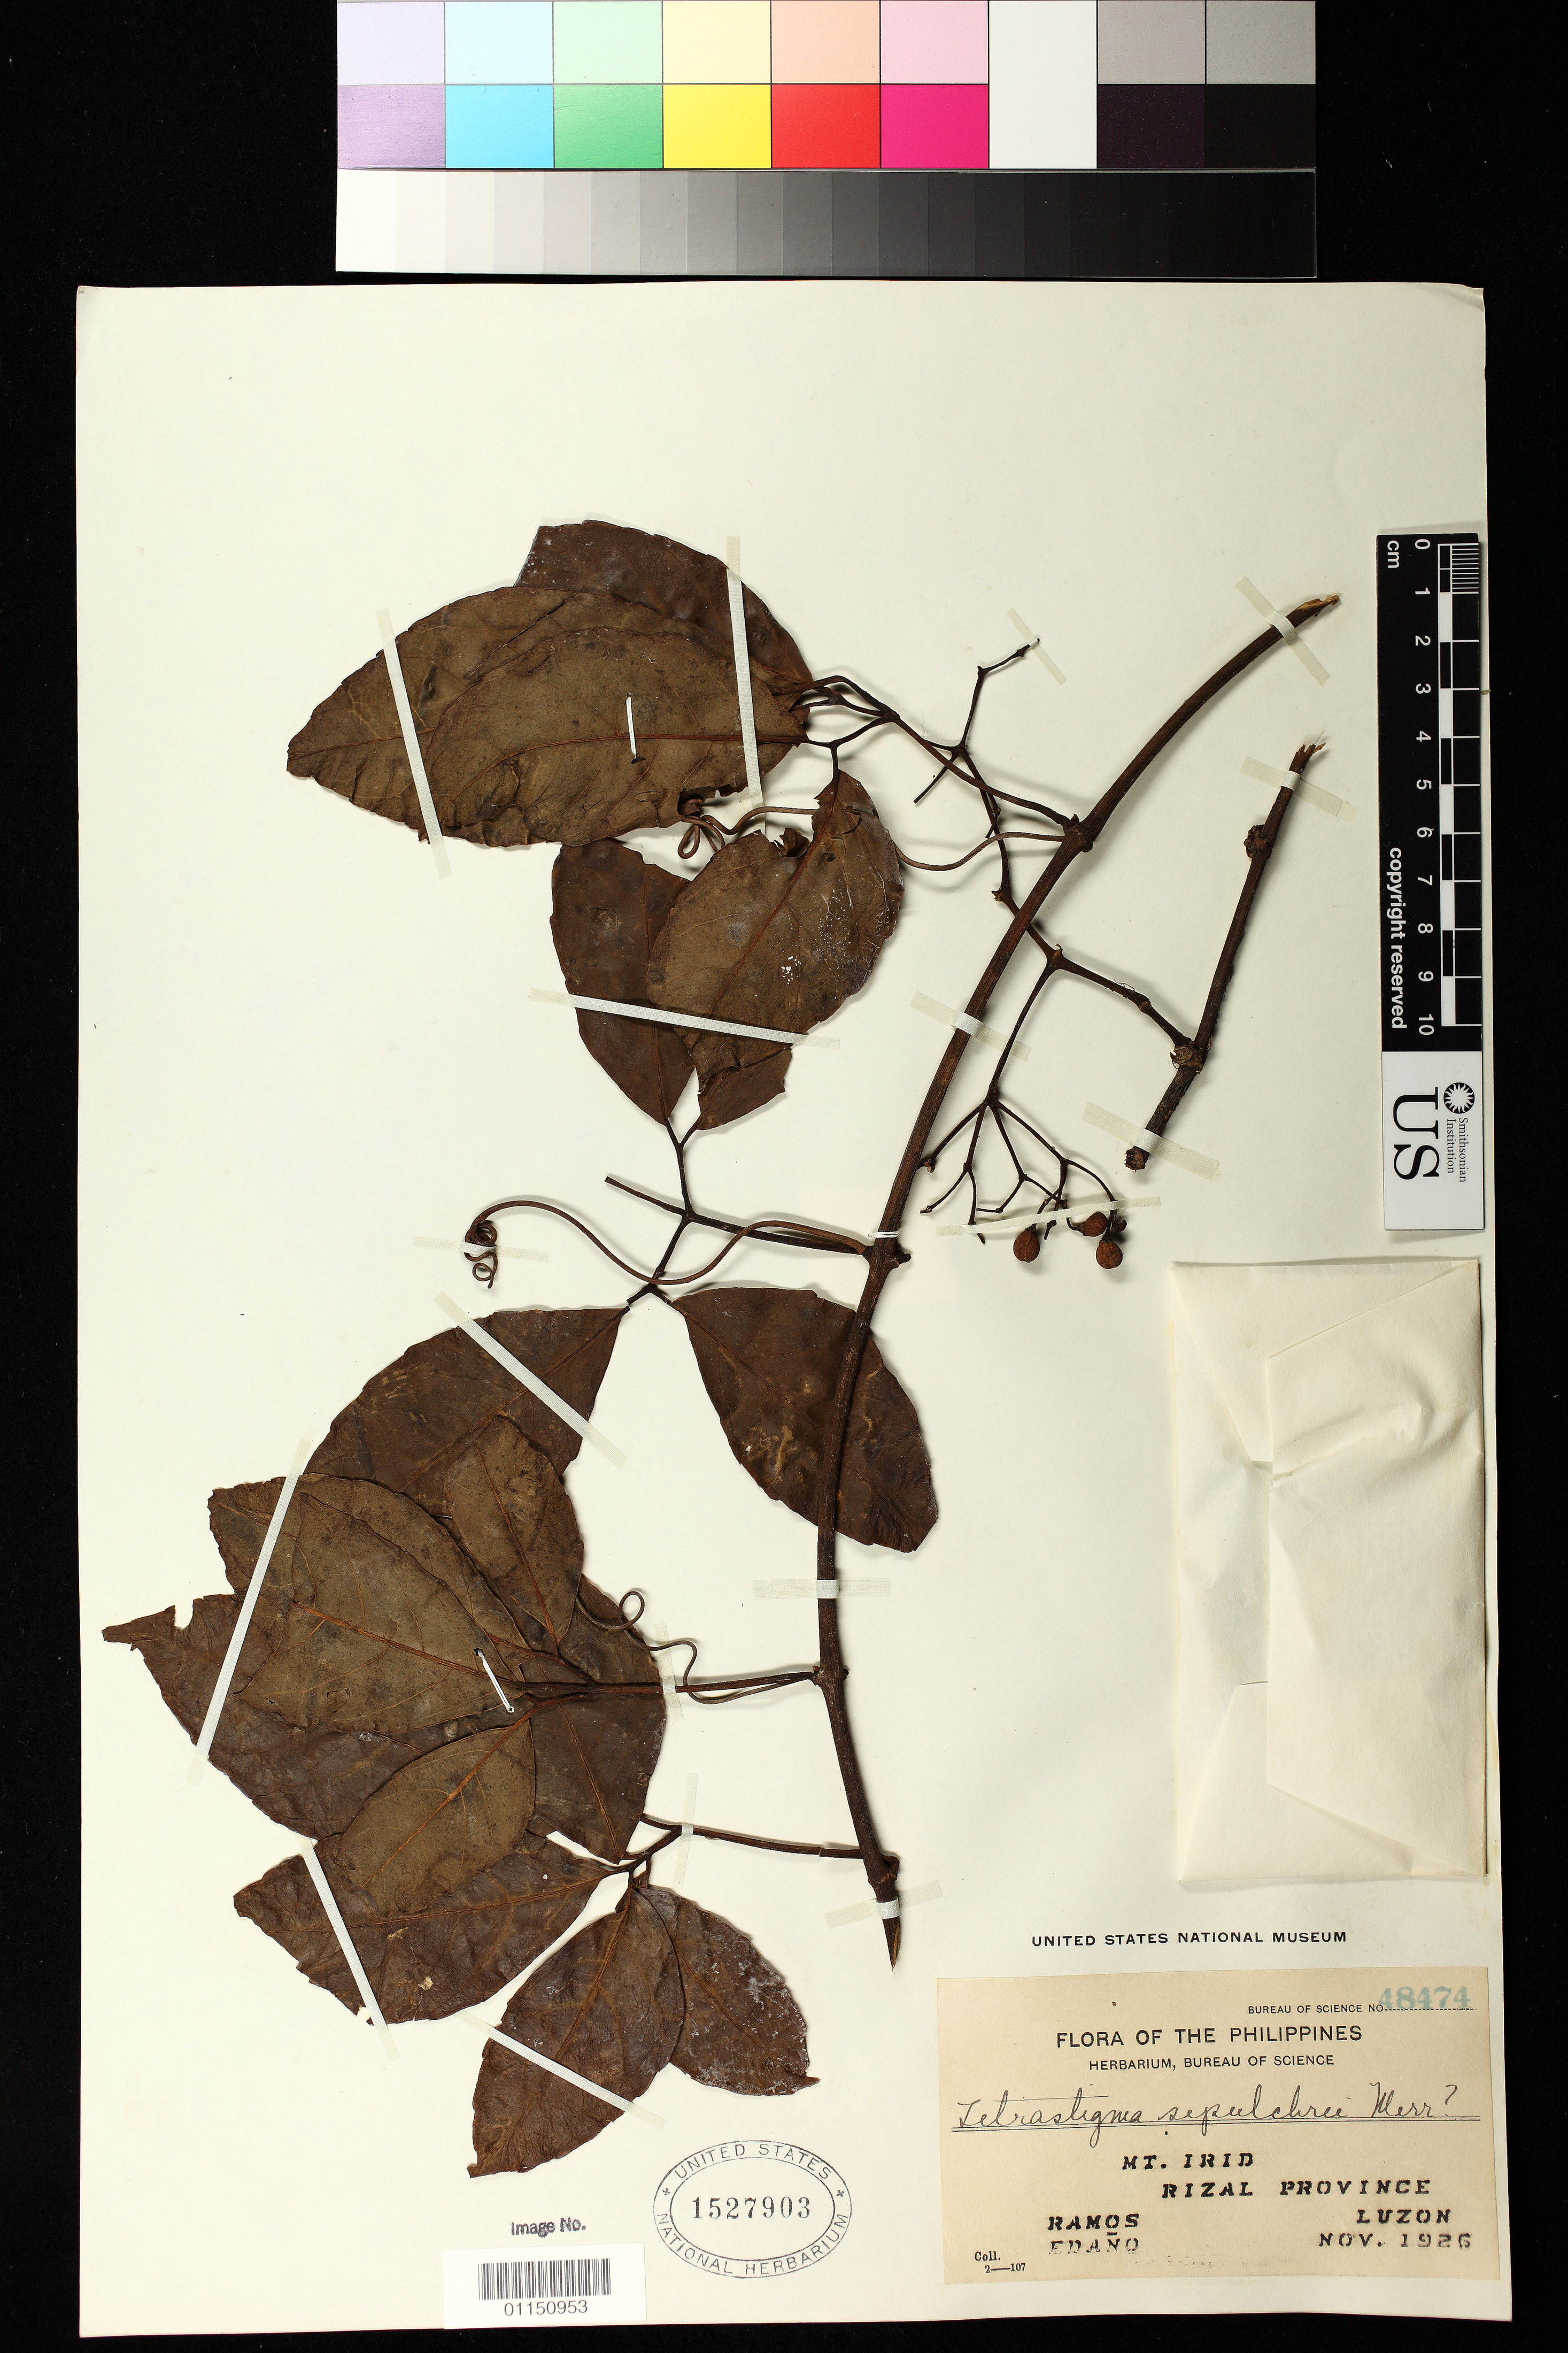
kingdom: Plantae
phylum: Tracheophyta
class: Magnoliopsida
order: Vitales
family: Vitaceae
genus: Tetrastigma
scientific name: Tetrastigma sepulcheri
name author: Merr.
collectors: M. Ramos & G. Edaño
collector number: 48474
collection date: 1926-11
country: Philippines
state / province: Calabarzon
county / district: Rizal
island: Luzon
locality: Mt Irid. Luzon.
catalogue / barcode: US 1527903